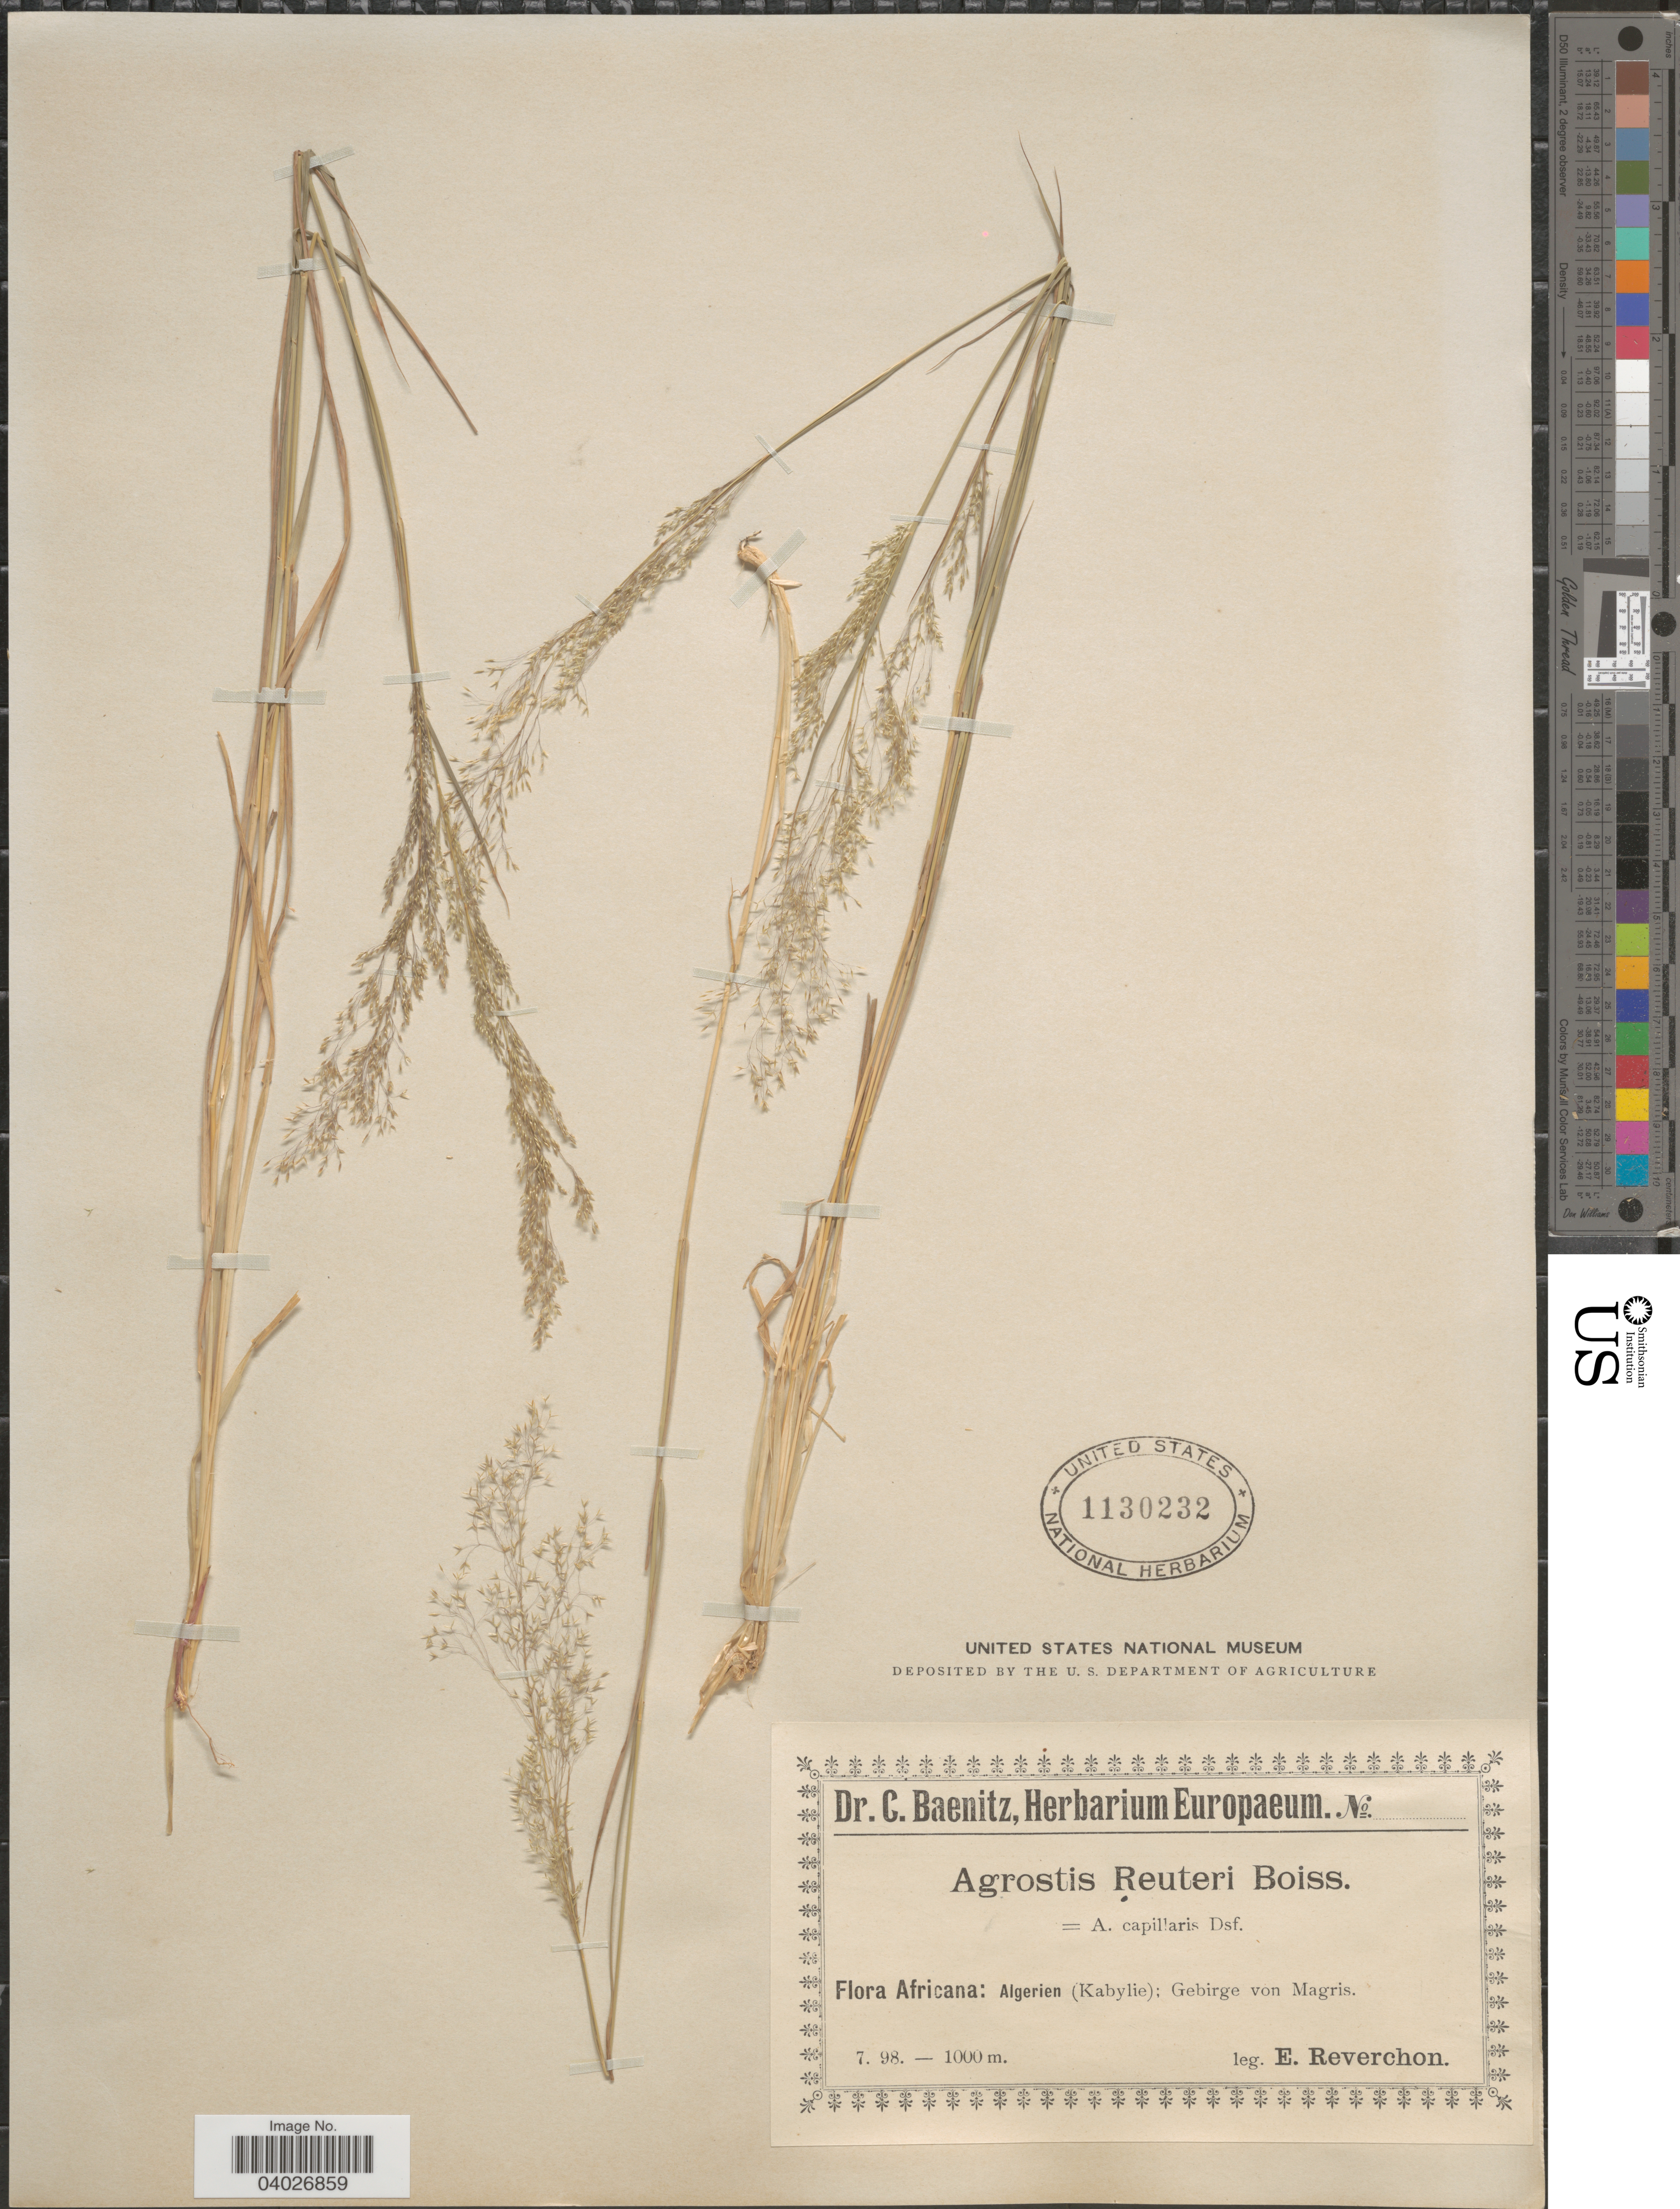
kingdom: Plantae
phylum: Tracheophyta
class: Liliopsida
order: Poales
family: Poaceae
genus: Agrostis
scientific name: Agrostis reuteri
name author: Boiss.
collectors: E. Reverchon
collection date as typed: Transcribed d/m/y: /7/98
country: Algeria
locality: Africana: Algerien (Kabylie); Gebirge von Magris.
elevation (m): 1000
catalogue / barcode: US 1130232